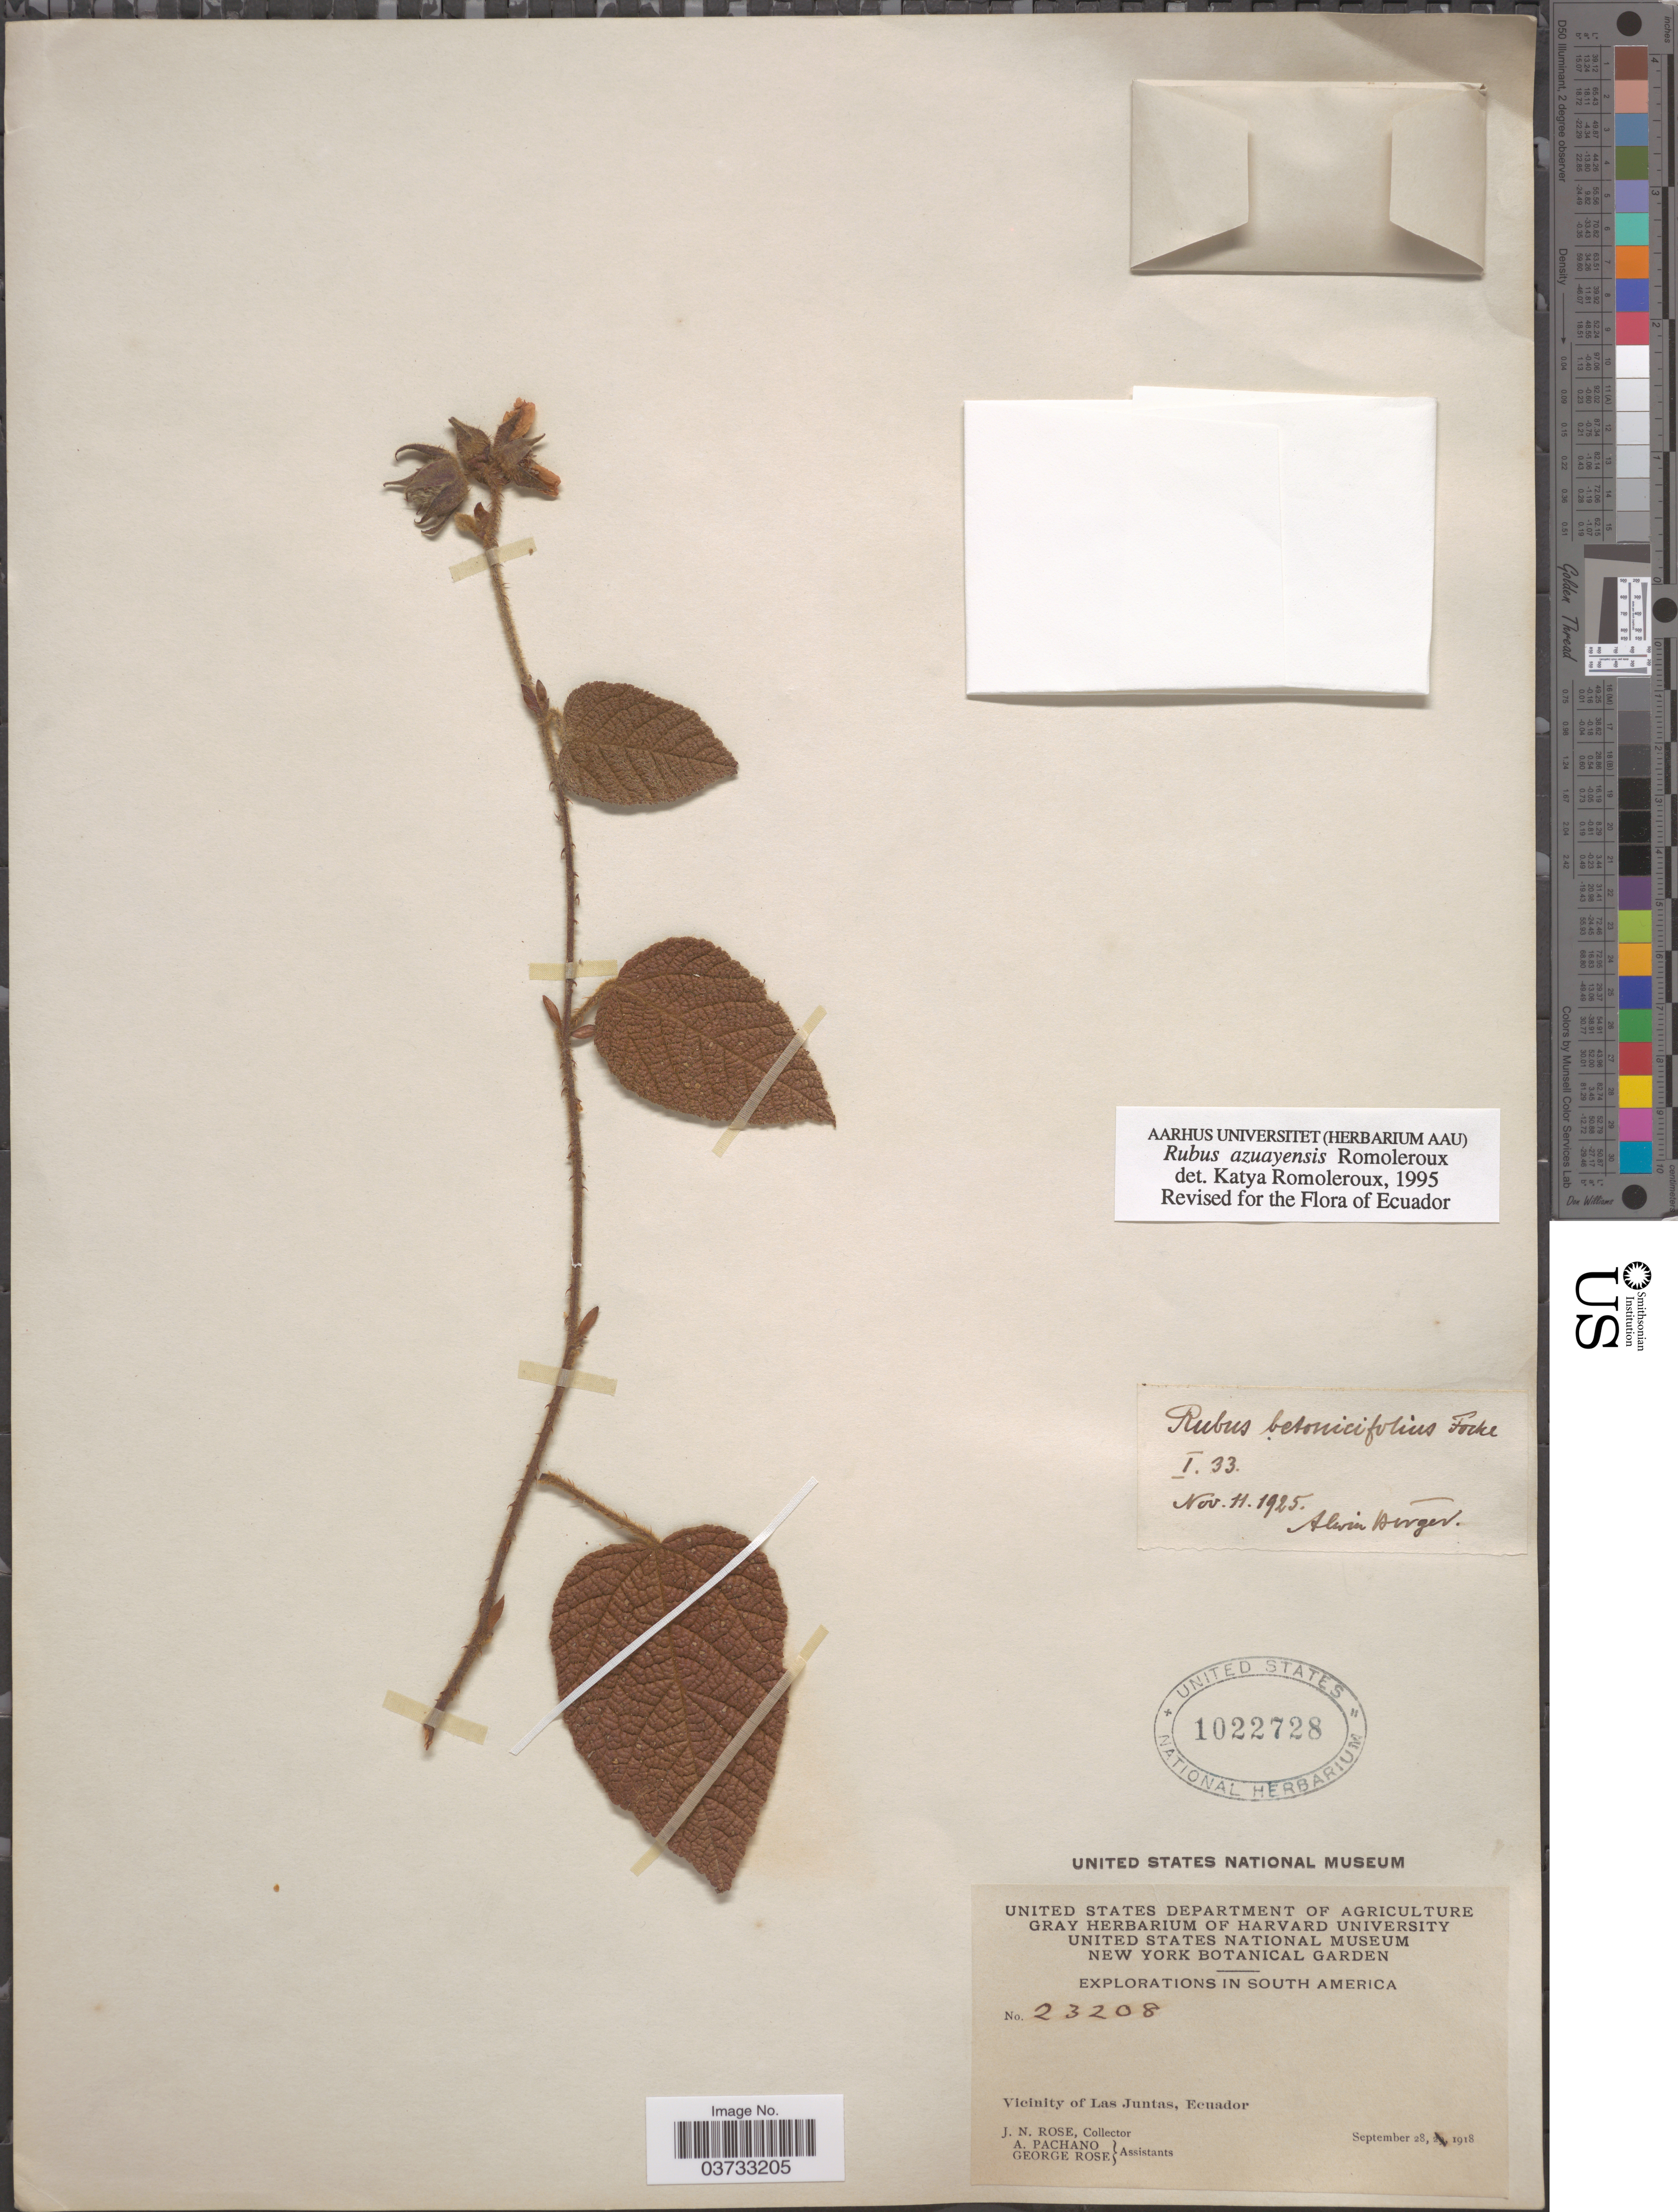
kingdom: Plantae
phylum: Tracheophyta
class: Magnoliopsida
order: Rosales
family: Rosaceae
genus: Rubus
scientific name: Rubus azuayensis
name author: Romol.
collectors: J. N. Rose, A. Pachano & G. Rose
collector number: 23208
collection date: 1918-09-28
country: Ecuador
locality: Vicinity of Las Juntas.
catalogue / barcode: US 1022728